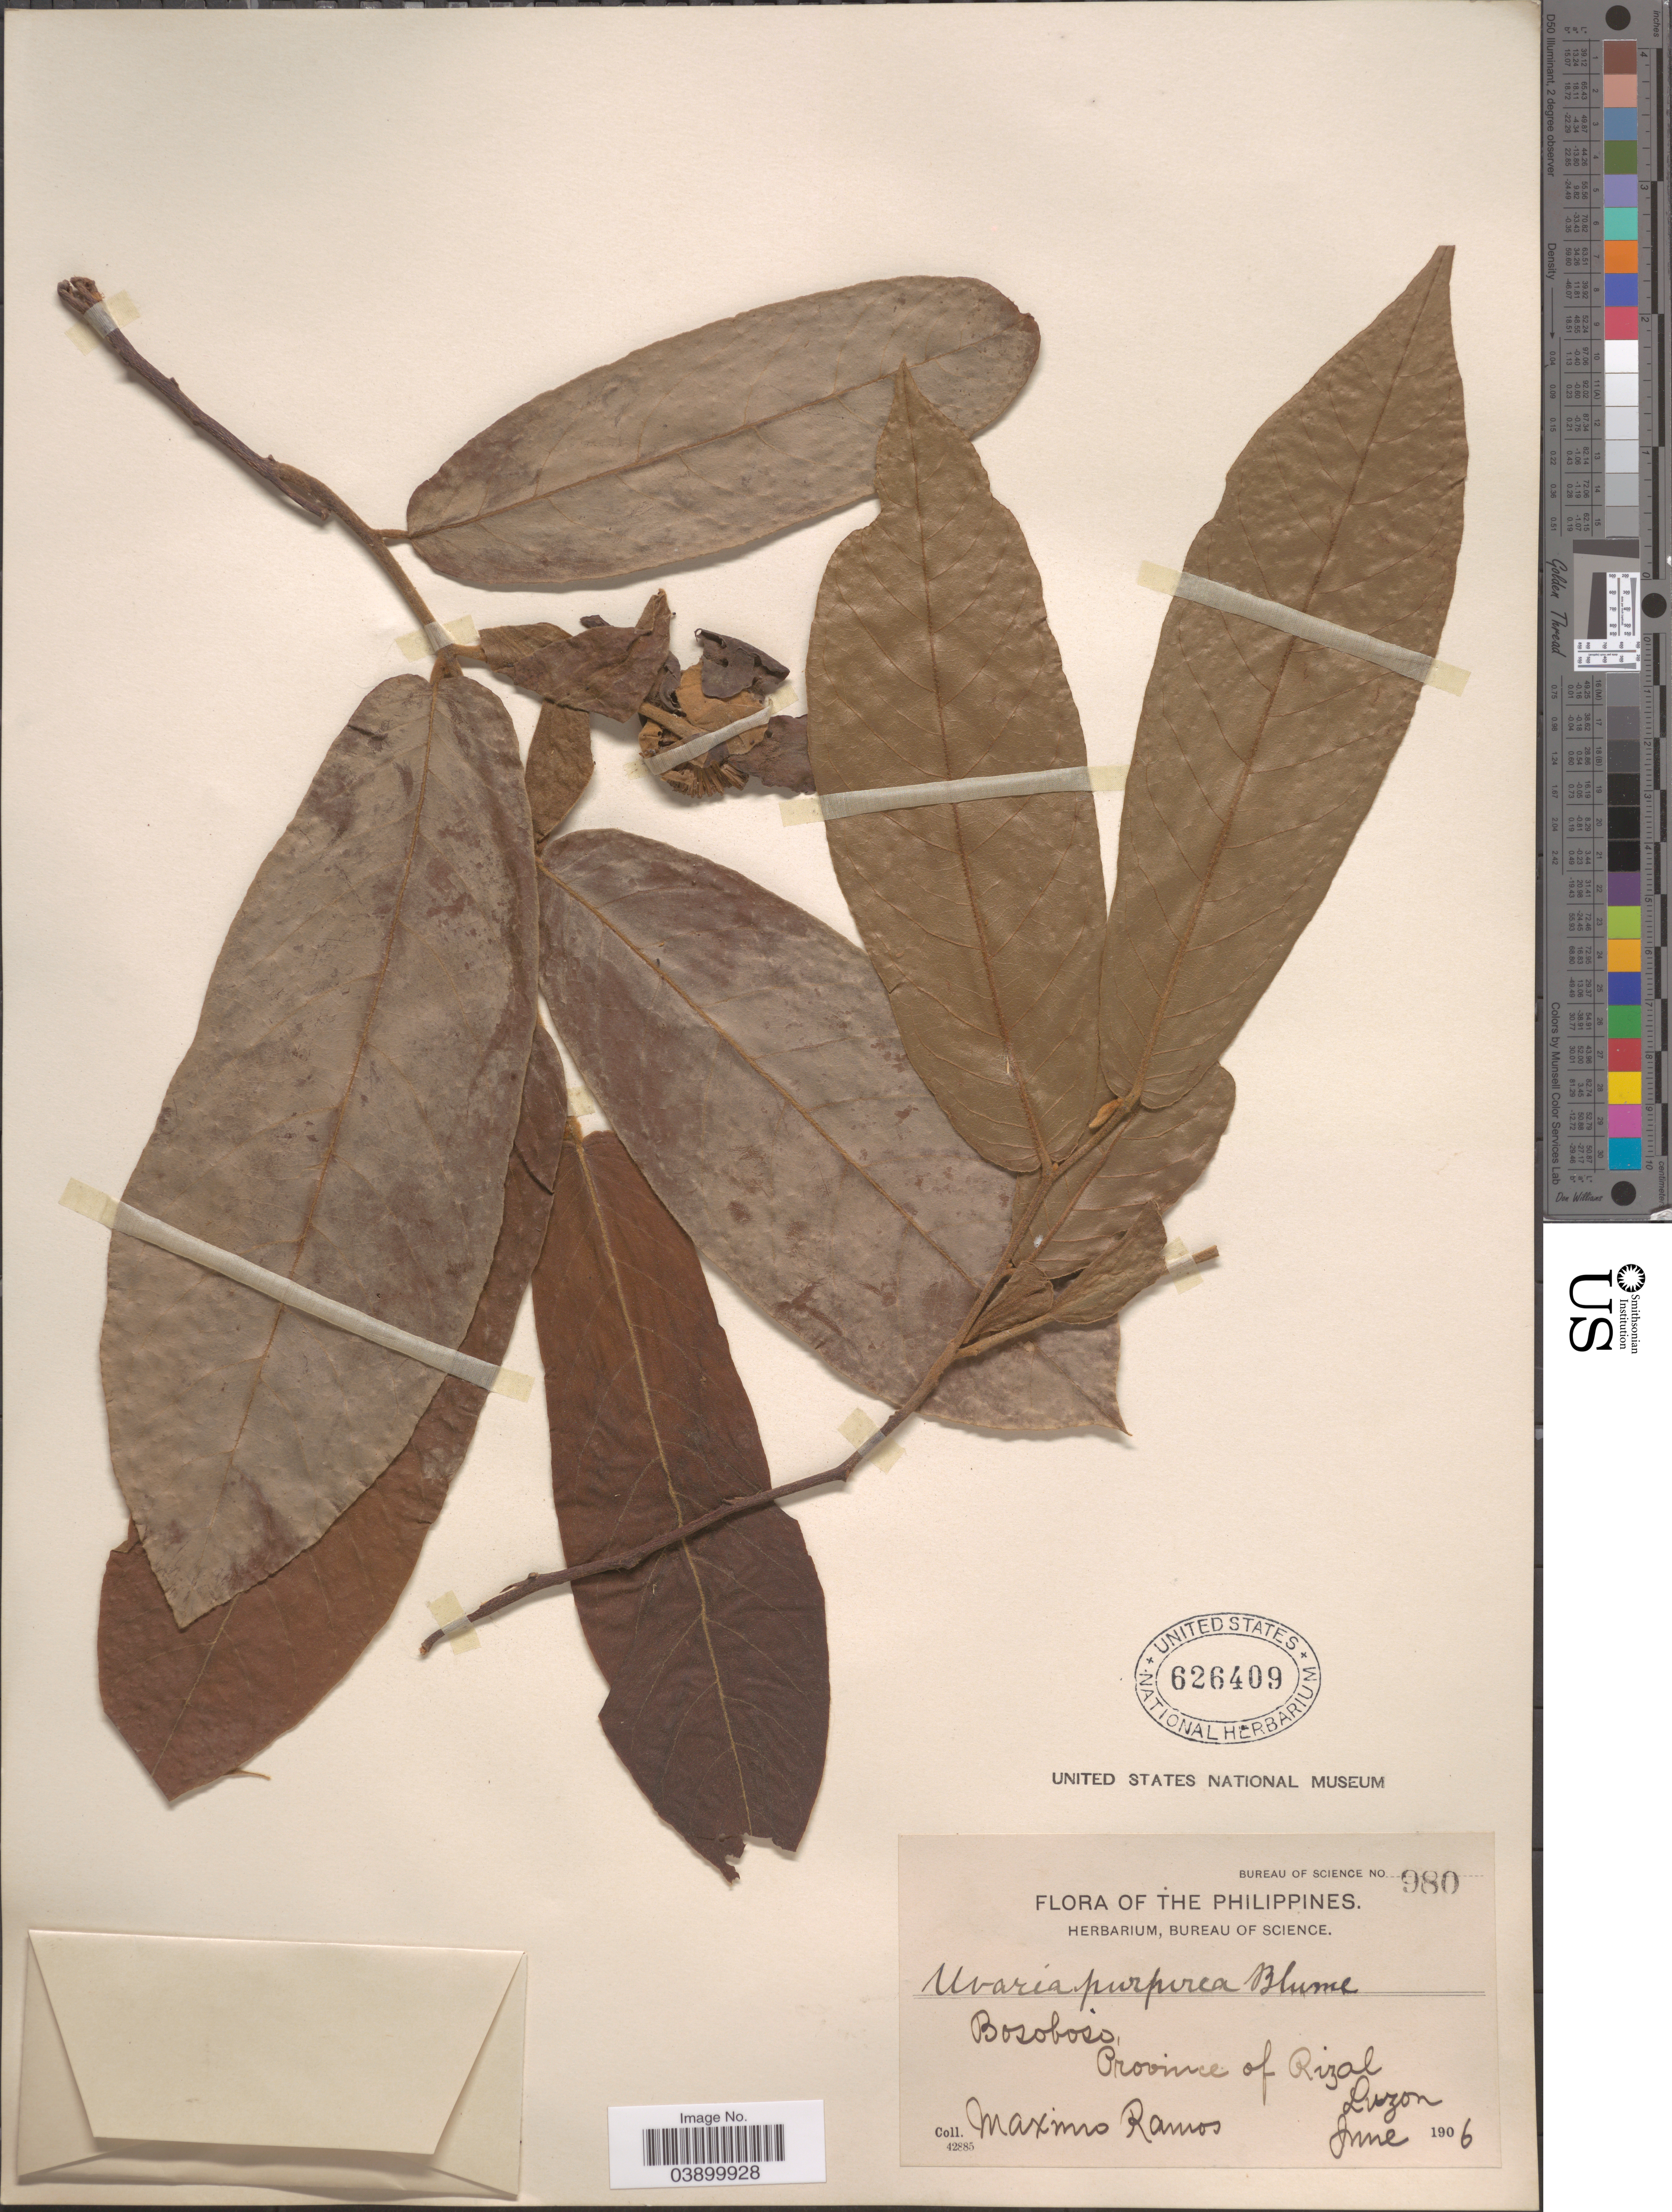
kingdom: Plantae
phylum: Tracheophyta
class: Magnoliopsida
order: Magnoliales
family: Annonaceae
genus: Uvaria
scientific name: Uvaria purpurea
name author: Blume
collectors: M. Ramos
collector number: Bureau of Science 980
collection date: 1906-06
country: Philippines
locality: Bosoboso, Province of Rizal, Luzon.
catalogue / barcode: US 626409